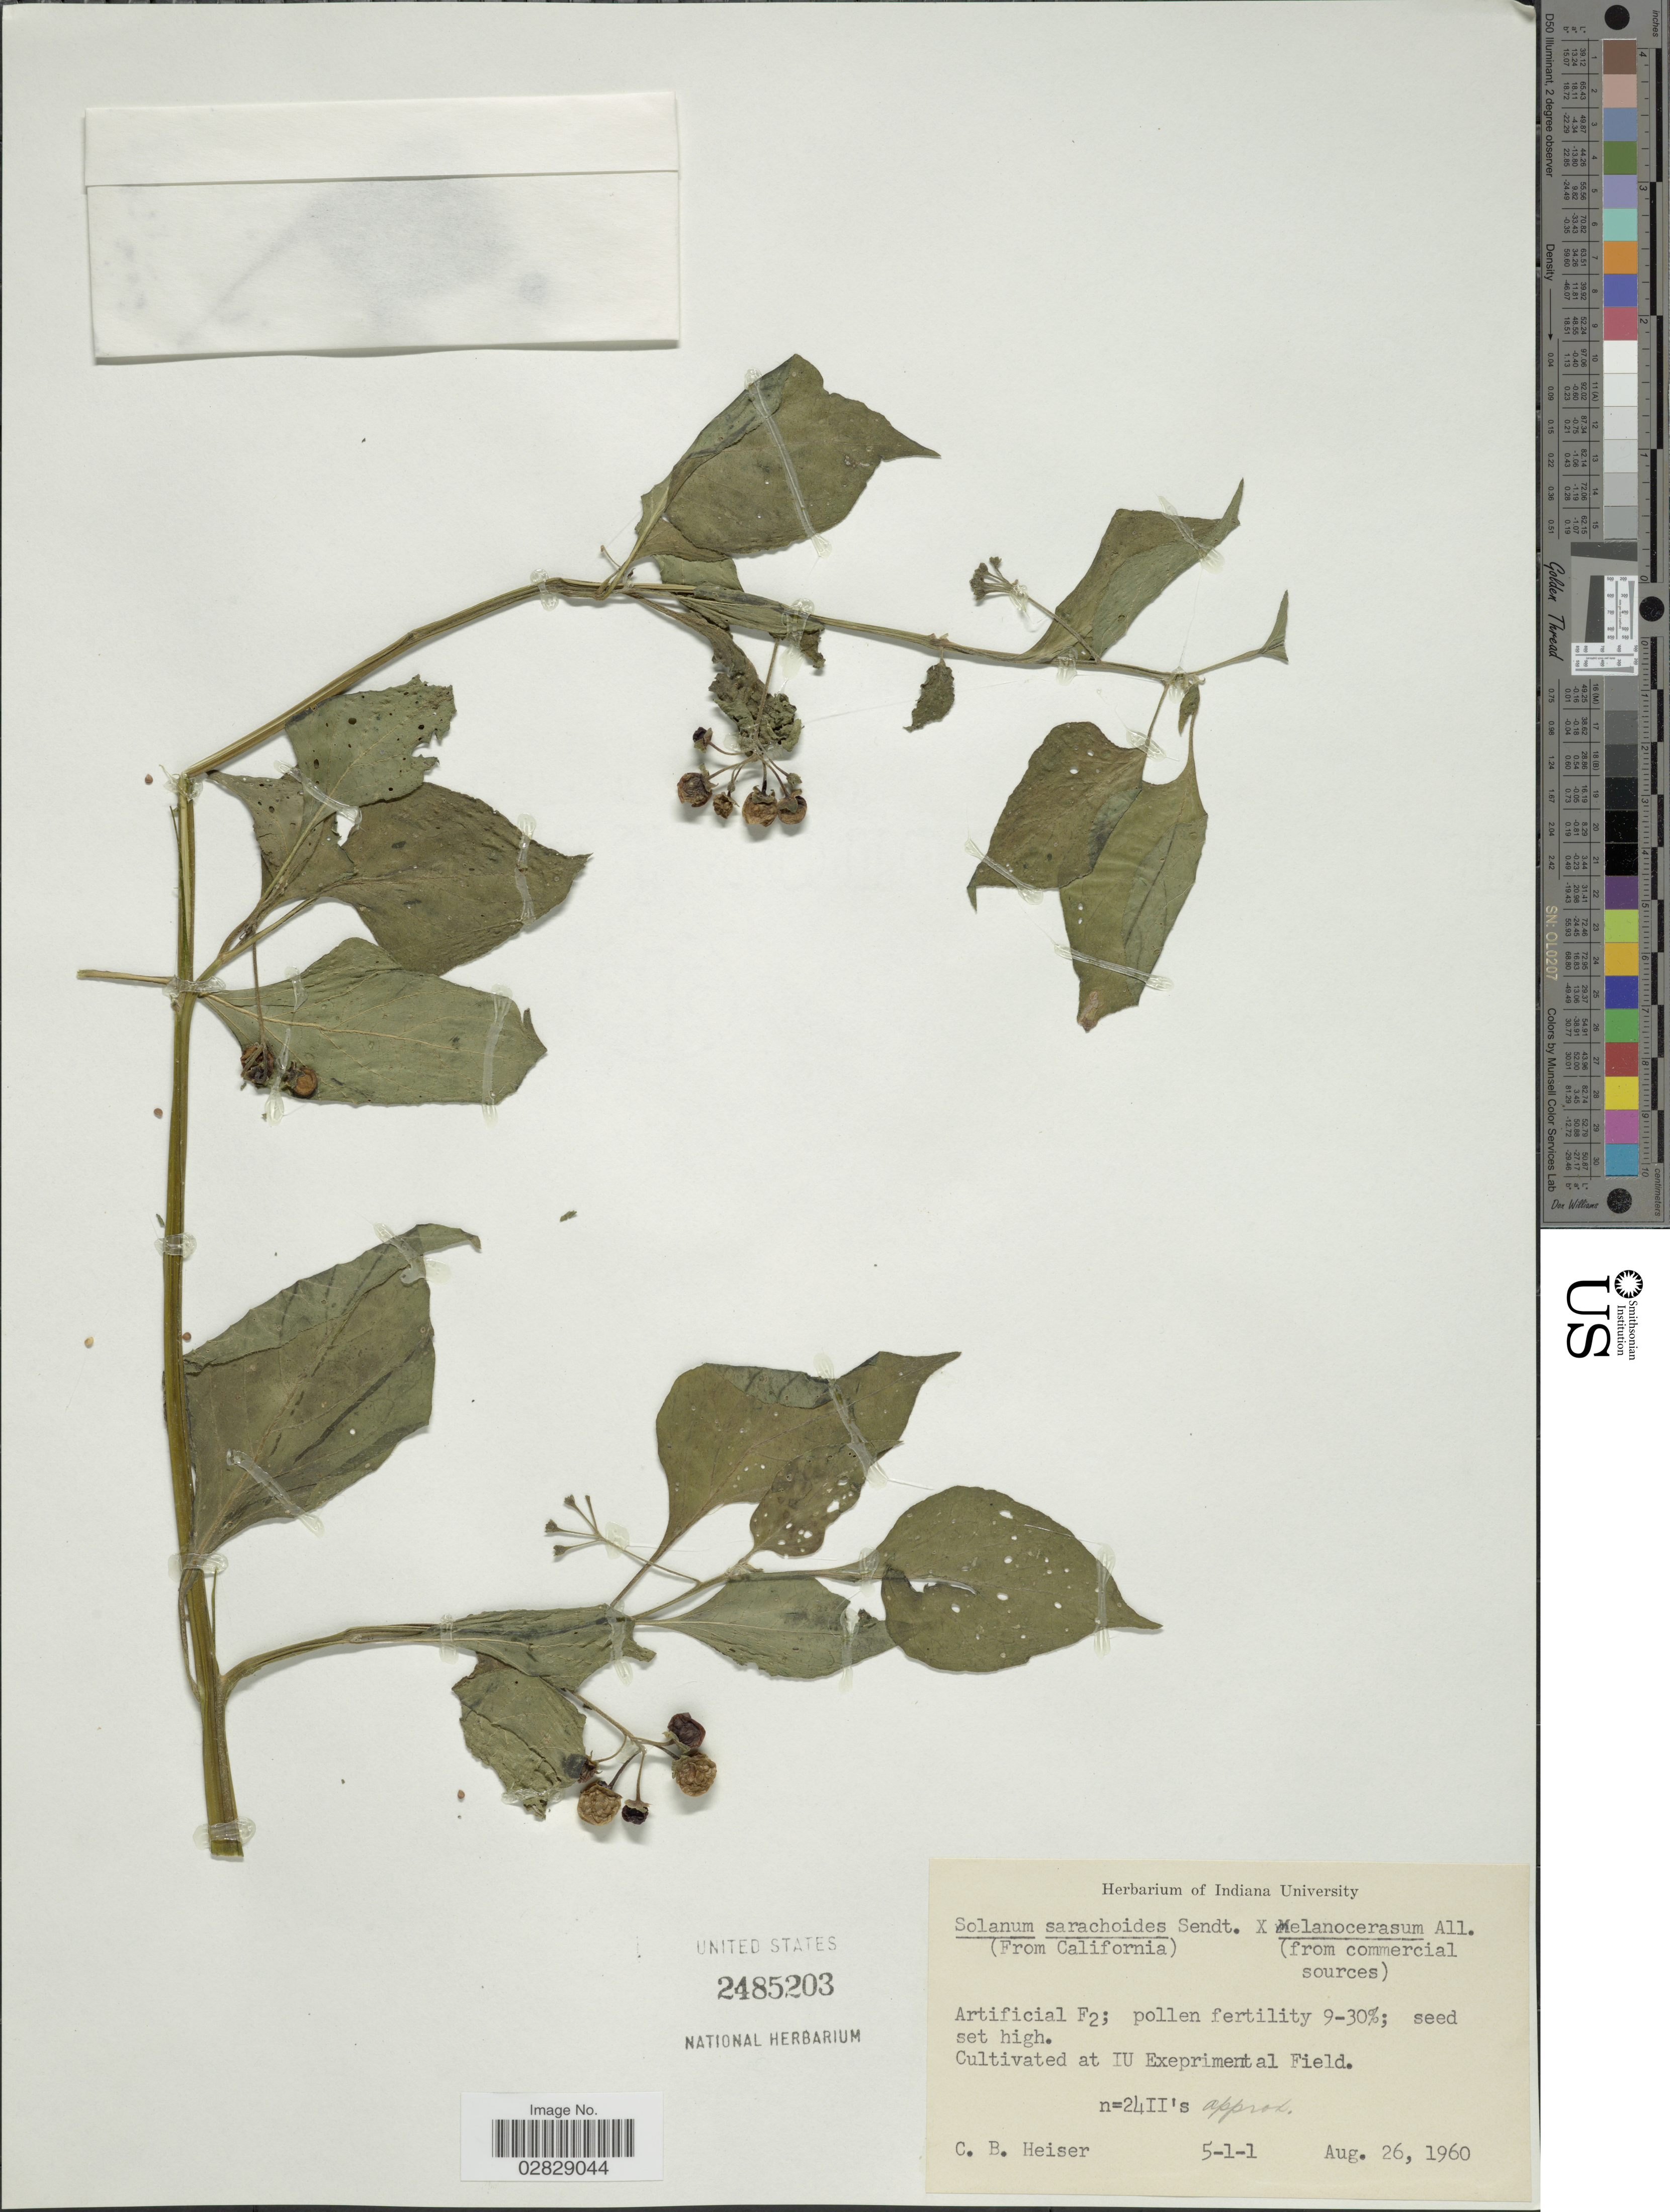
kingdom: Plantae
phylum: Tracheophyta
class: Magnoliopsida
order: Solanales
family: Solanaceae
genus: Solanum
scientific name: Solanum sarachoides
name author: Sendt.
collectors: C. B. Heiser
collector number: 5-1-1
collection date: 1960-08-26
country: United States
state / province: Indiana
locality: At IU Experimental Field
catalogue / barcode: US 2485203